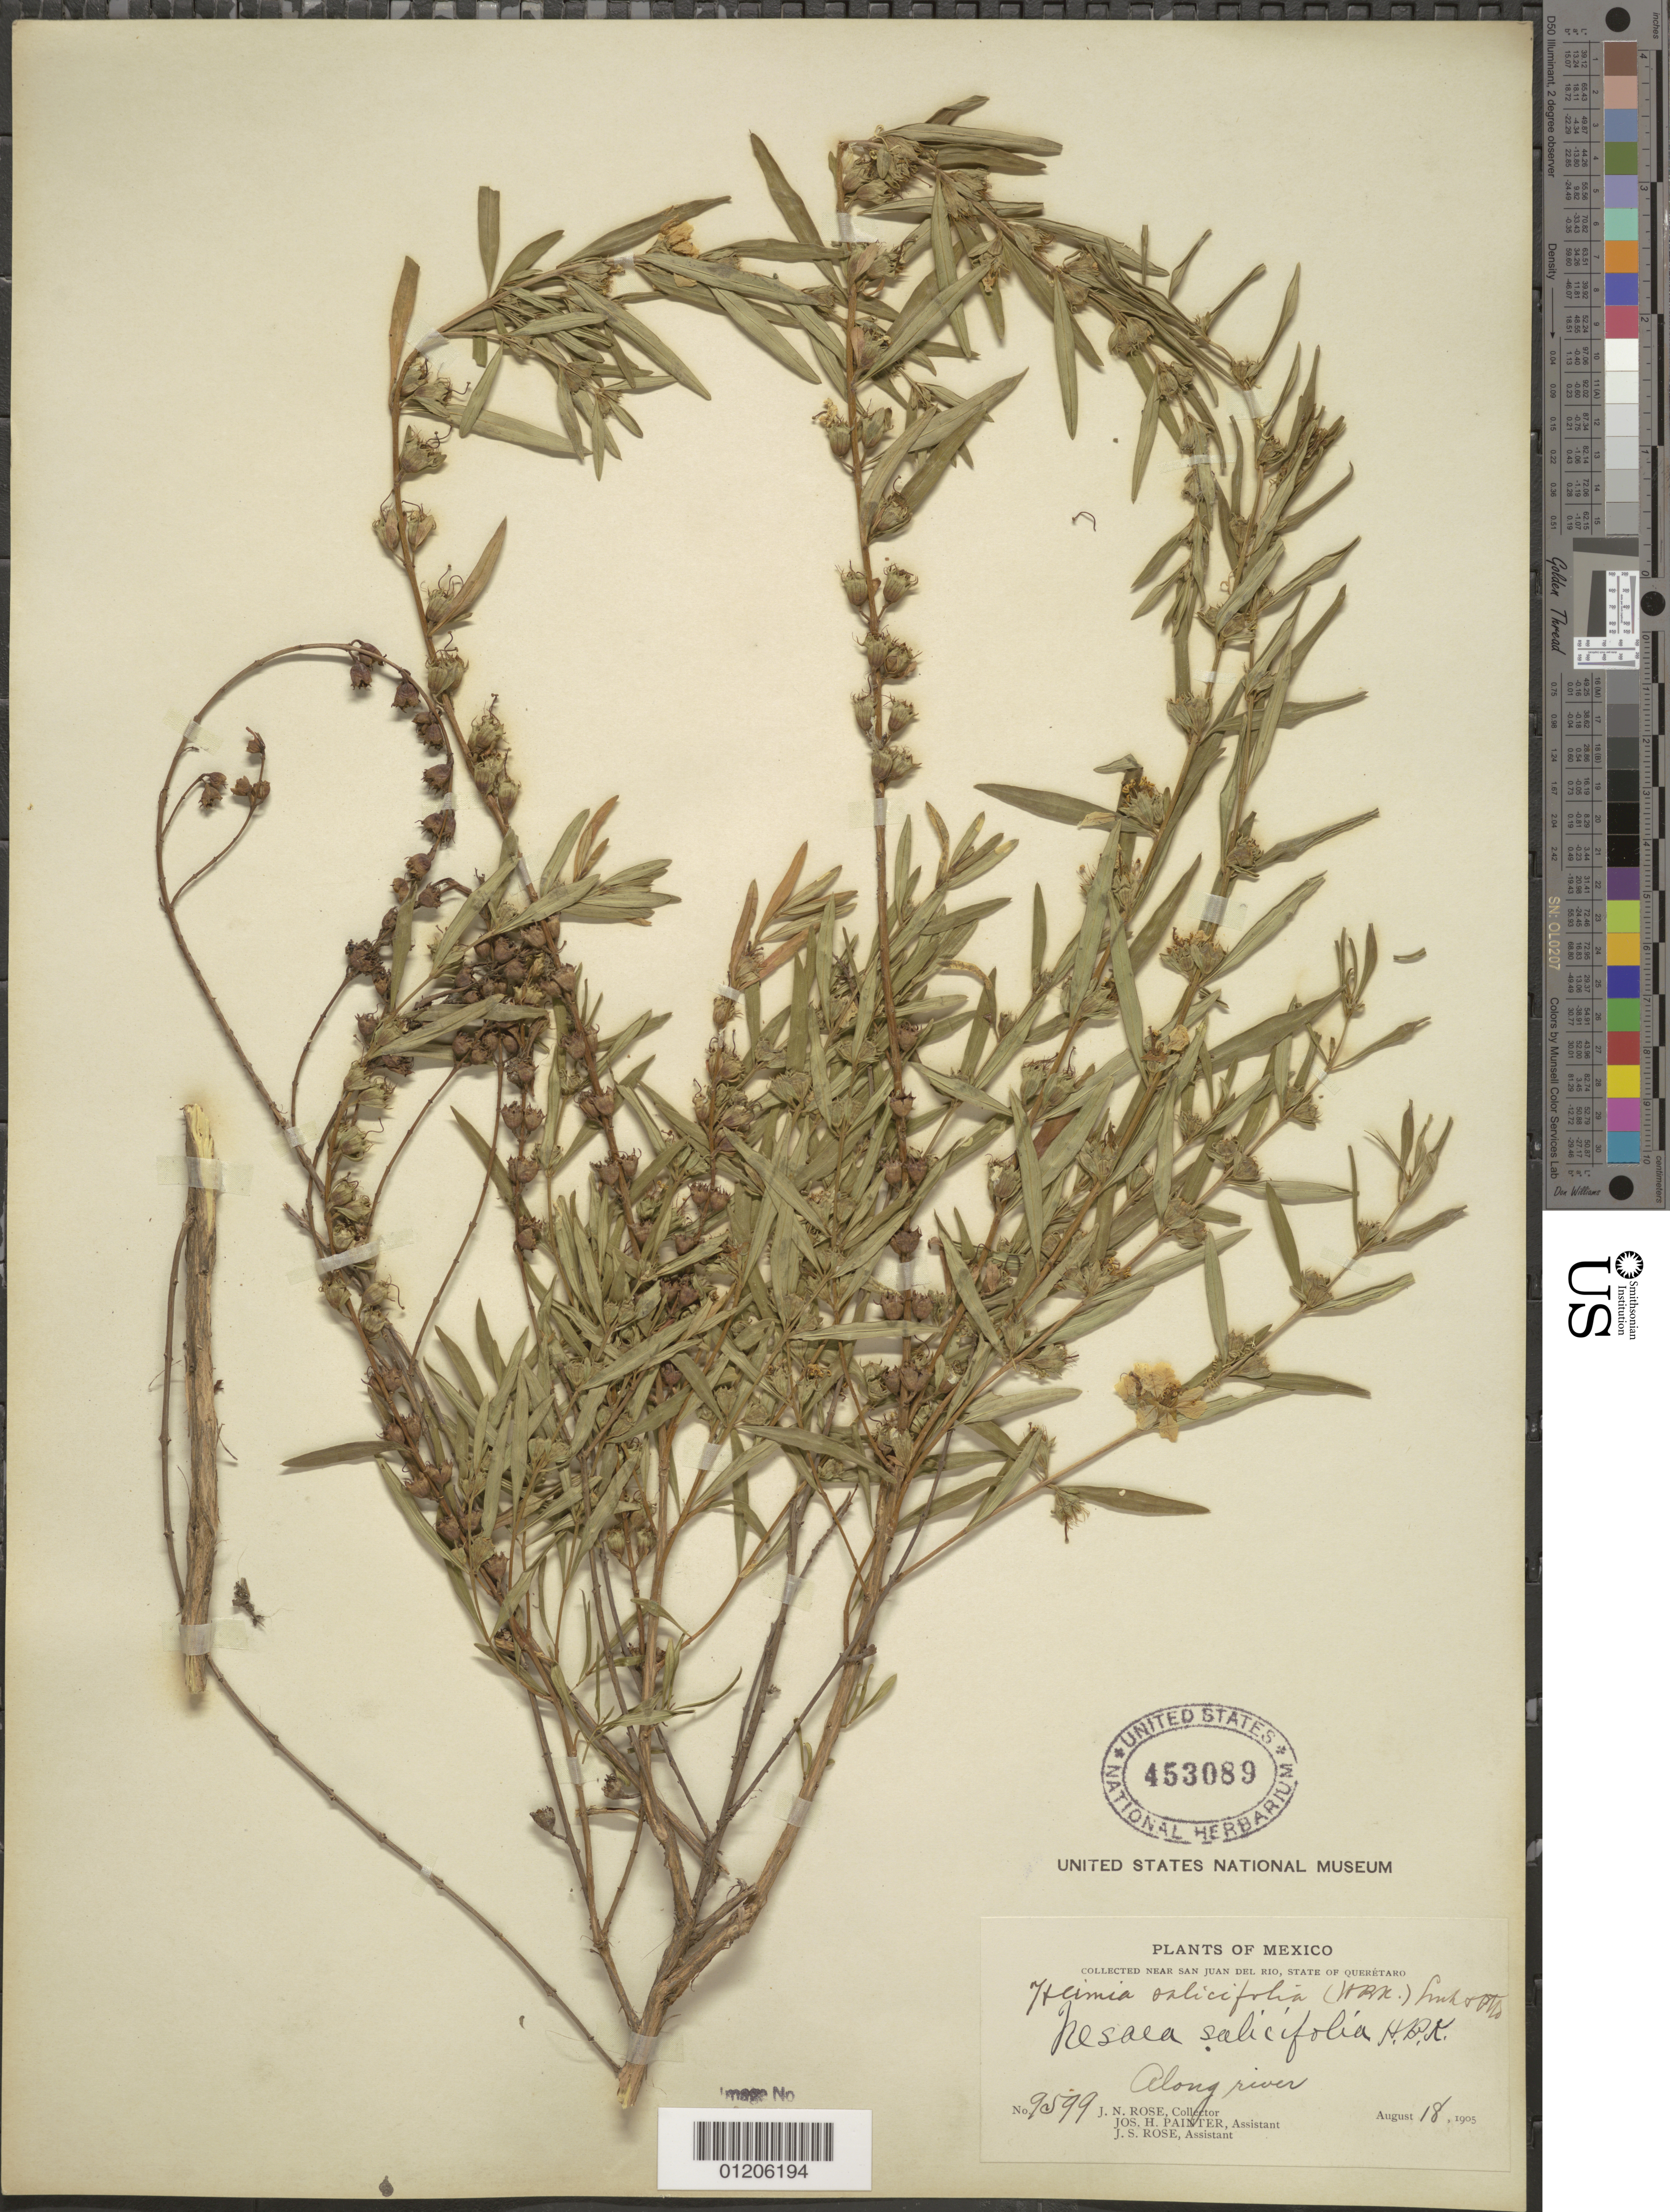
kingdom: Plantae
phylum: Tracheophyta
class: Magnoliopsida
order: Myrtales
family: Lythraceae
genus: Heimia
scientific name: Heimia salicifolia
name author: Link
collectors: J. N. Rose, J. H. Painter & J. S. Rose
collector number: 9599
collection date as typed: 18 Aug 1905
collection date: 1905-08-18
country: Mexico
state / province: Querétaro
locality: Near San Juan del Rio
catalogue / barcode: US 453089